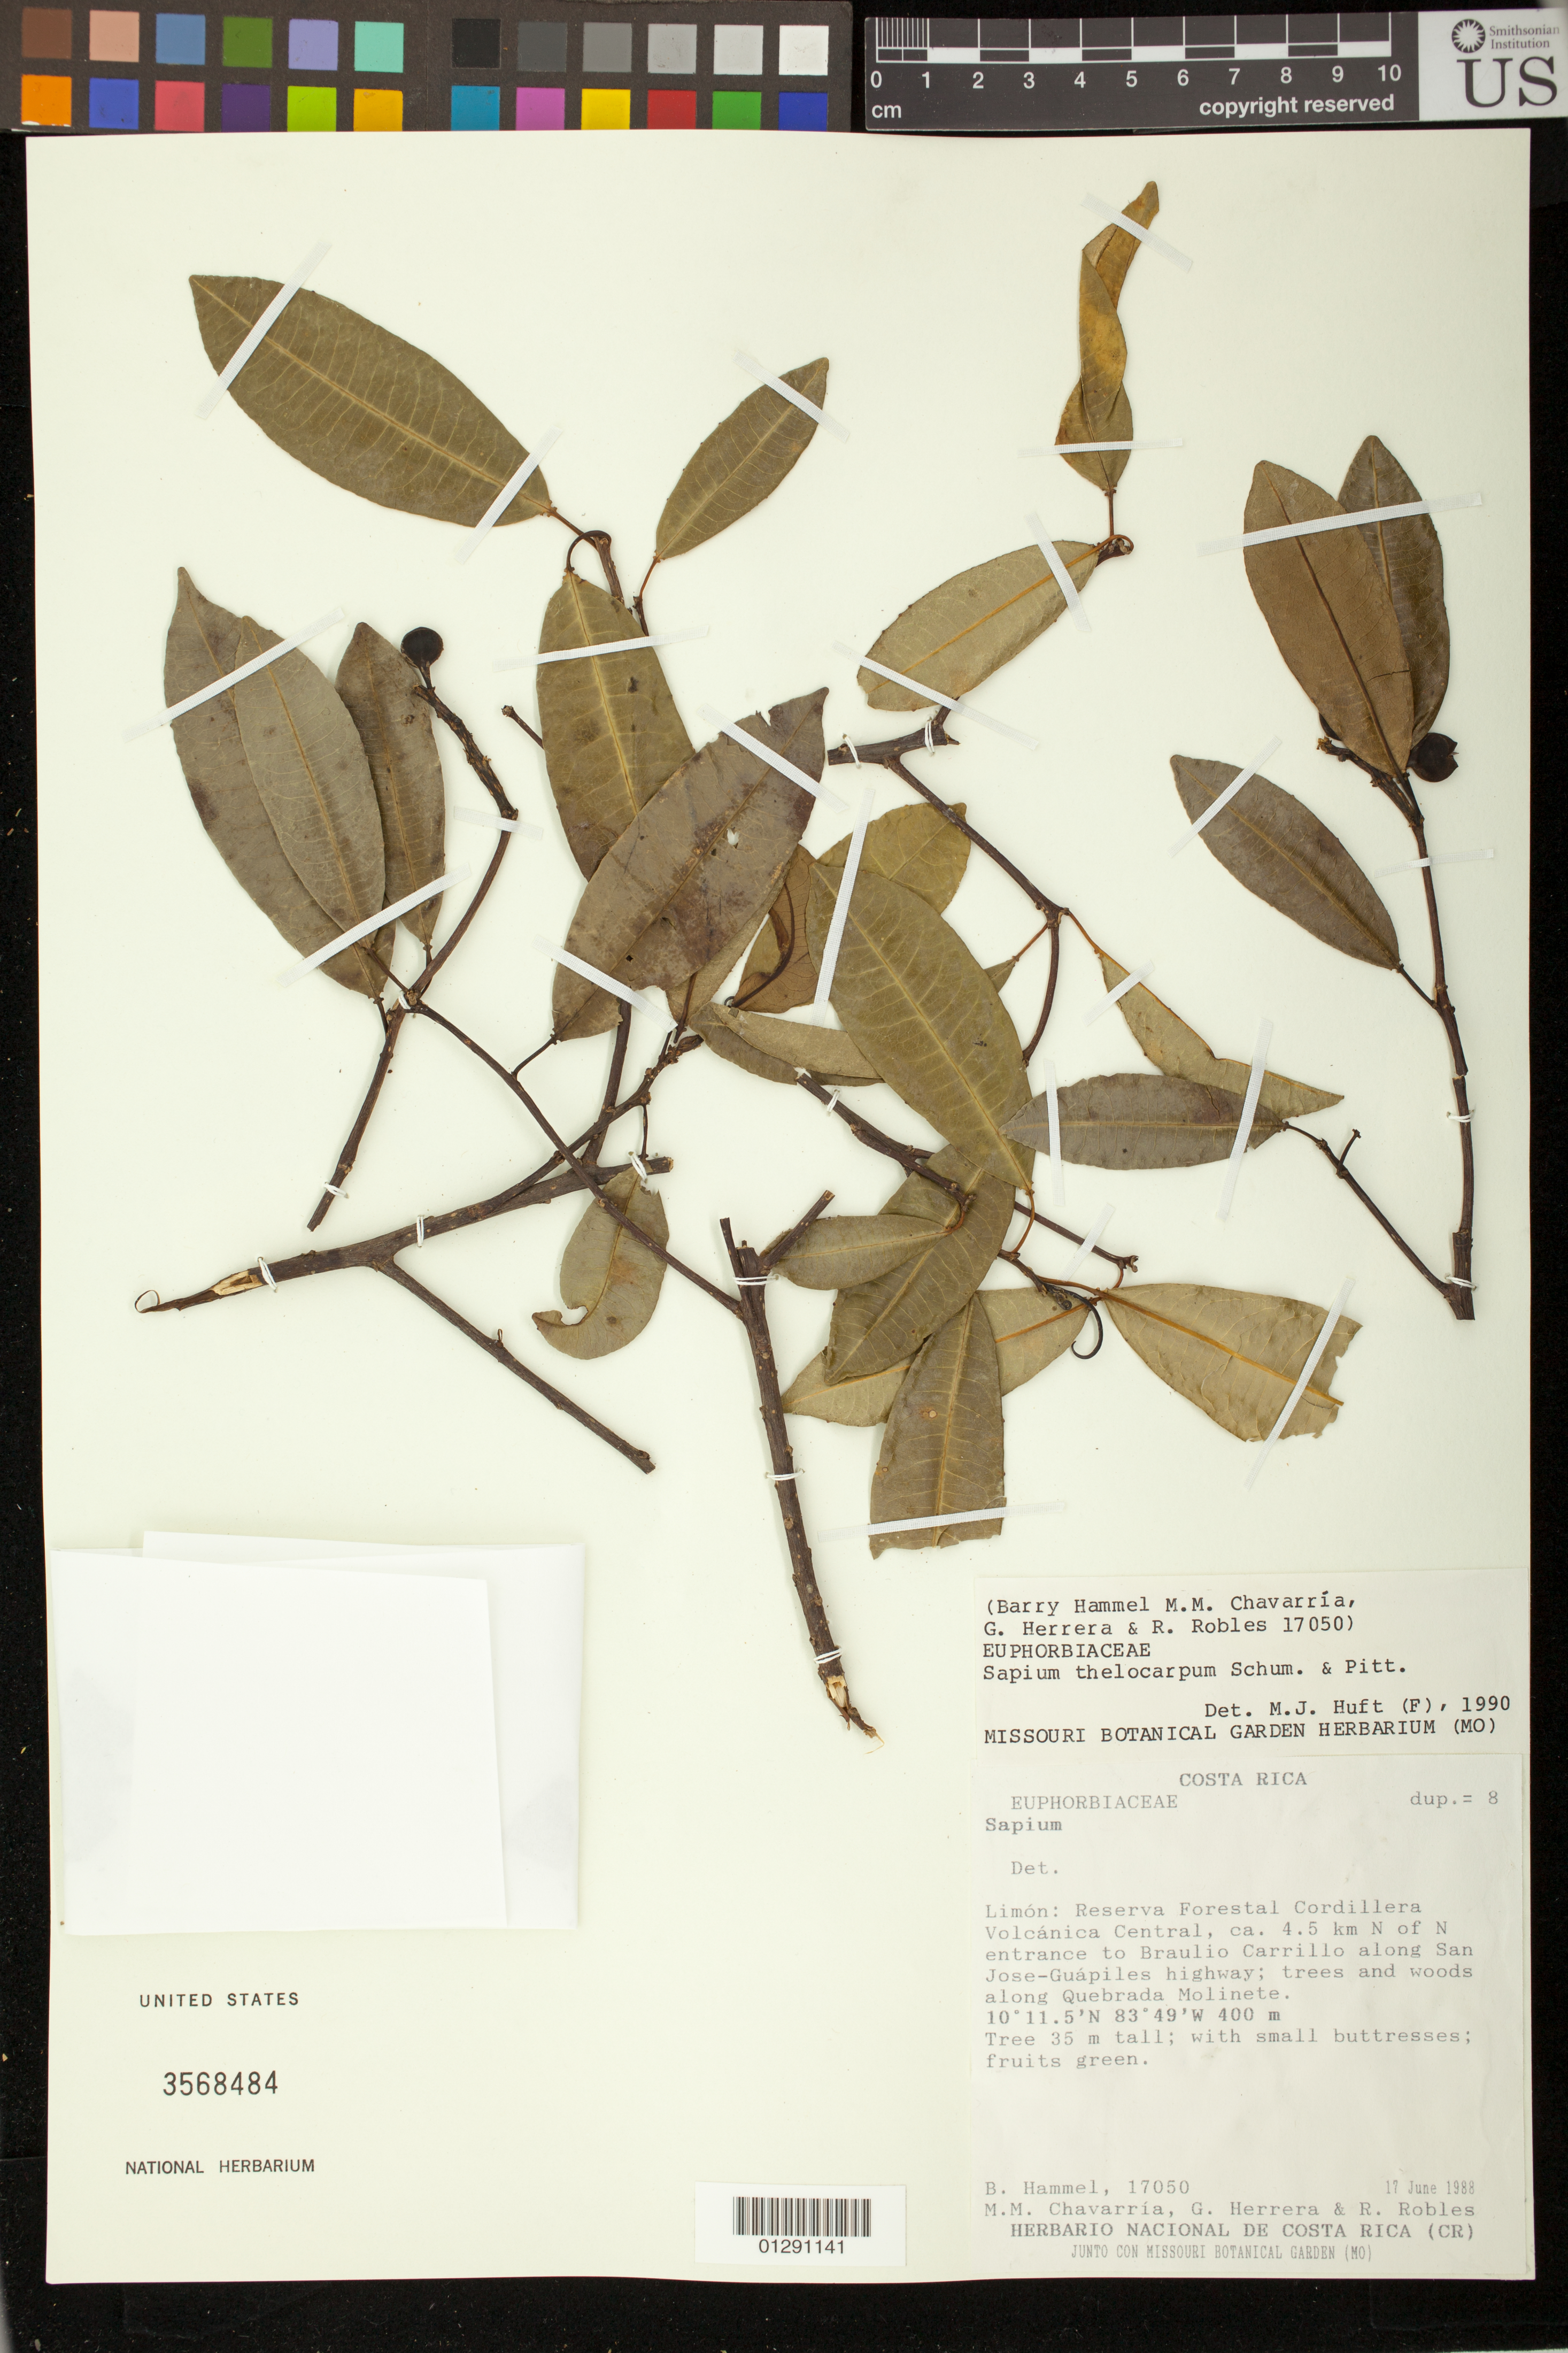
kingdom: Plantae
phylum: Tracheophyta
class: Magnoliopsida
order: Malpighiales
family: Euphorbiaceae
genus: Sapium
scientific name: Sapium thelocarpum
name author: K. Schum. & Pittier in Pittier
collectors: B. Hammel, M. Chavarría, G. Herrera & R. Robles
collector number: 17050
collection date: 1988-06-17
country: Costa Rica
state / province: Limon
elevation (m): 400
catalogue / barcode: US 3568484